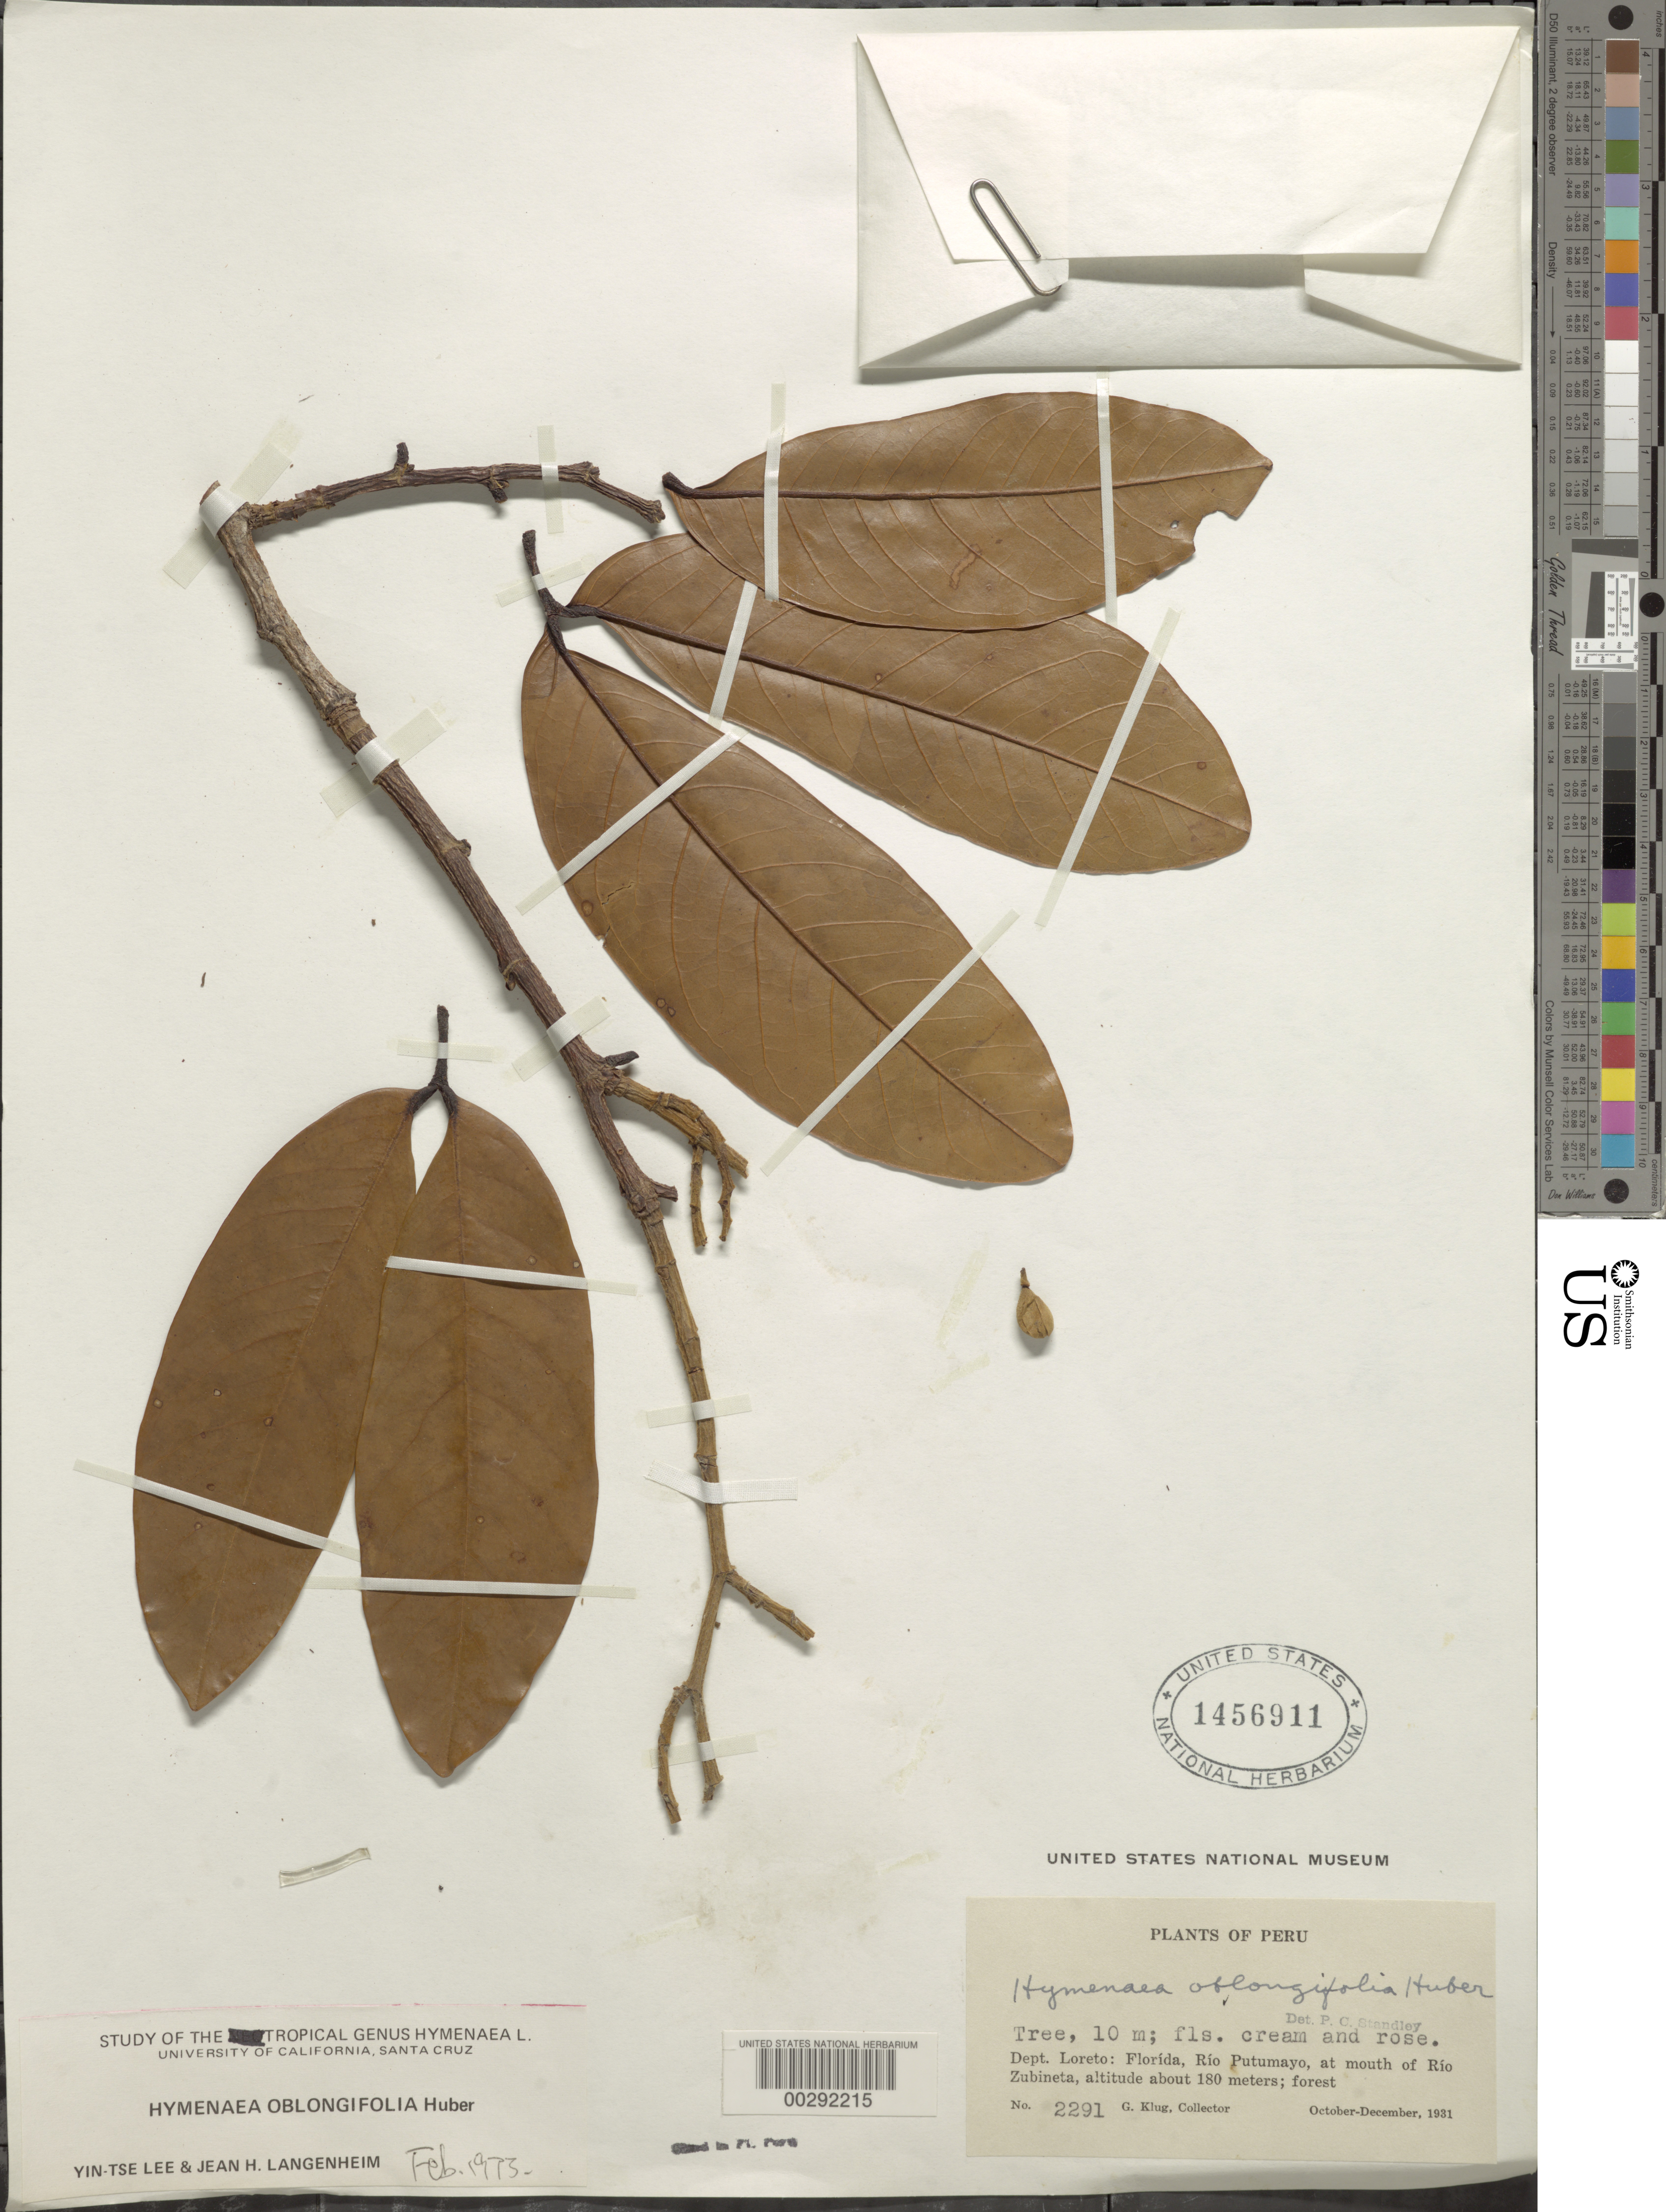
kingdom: Plantae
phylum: Tracheophyta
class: Magnoliopsida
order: Fabales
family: Fabaceae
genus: Hymenaea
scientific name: Hymenaea oblongifolia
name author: Huber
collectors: G. Klug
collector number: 2291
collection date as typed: Oct 1931 to -- Dec 1931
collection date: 1931-10/1931-12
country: Peru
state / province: Loreto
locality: Florida, rio putumayo at mouth of rio zubineta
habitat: Forest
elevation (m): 180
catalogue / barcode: US 1456911